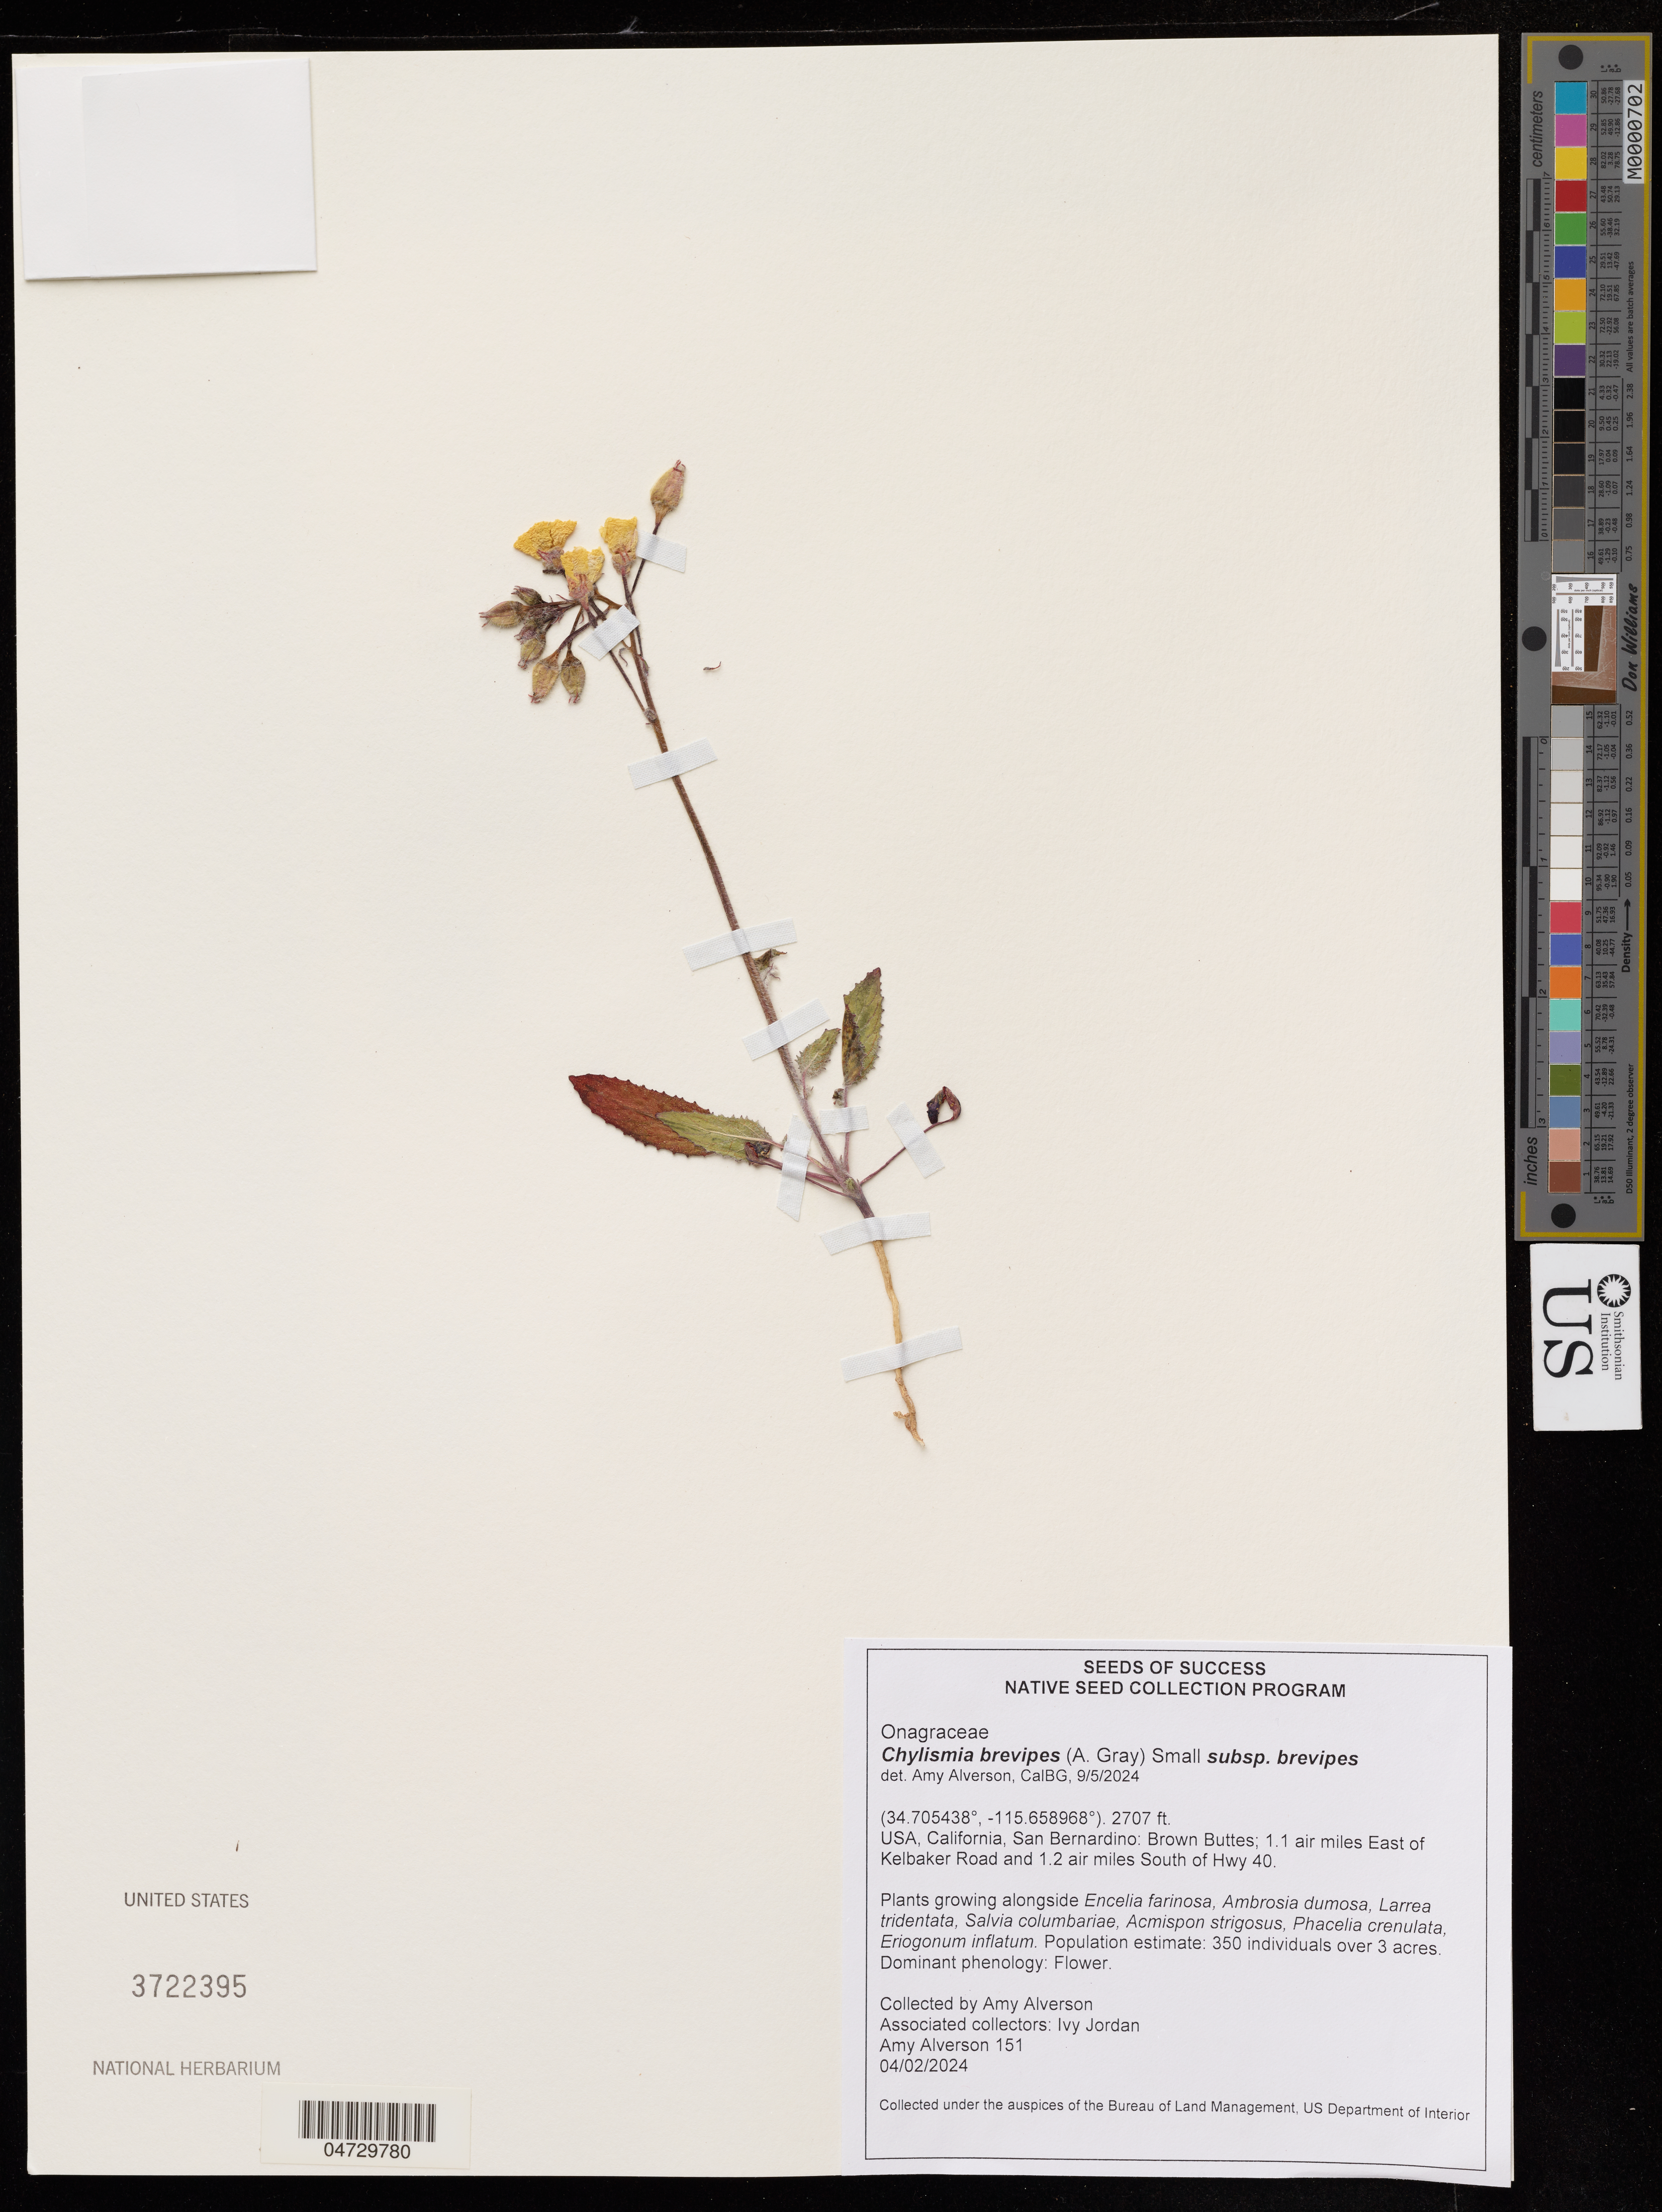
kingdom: Plantae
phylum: Tracheophyta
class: Magnoliopsida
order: Myrtales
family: Onagraceae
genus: Chylismia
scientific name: Chylismia brevipes subsp. brevipes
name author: (A. Gray) Small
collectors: A. Alverson & I. Jordan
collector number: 151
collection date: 2024-04-02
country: United States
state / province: California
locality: USA, California, San Bernardino: Brown Buttes; 1.1 air miles East of Kelbaker Road and 1.2 air miles South of Hwy 40.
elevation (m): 825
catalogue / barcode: US 3722395